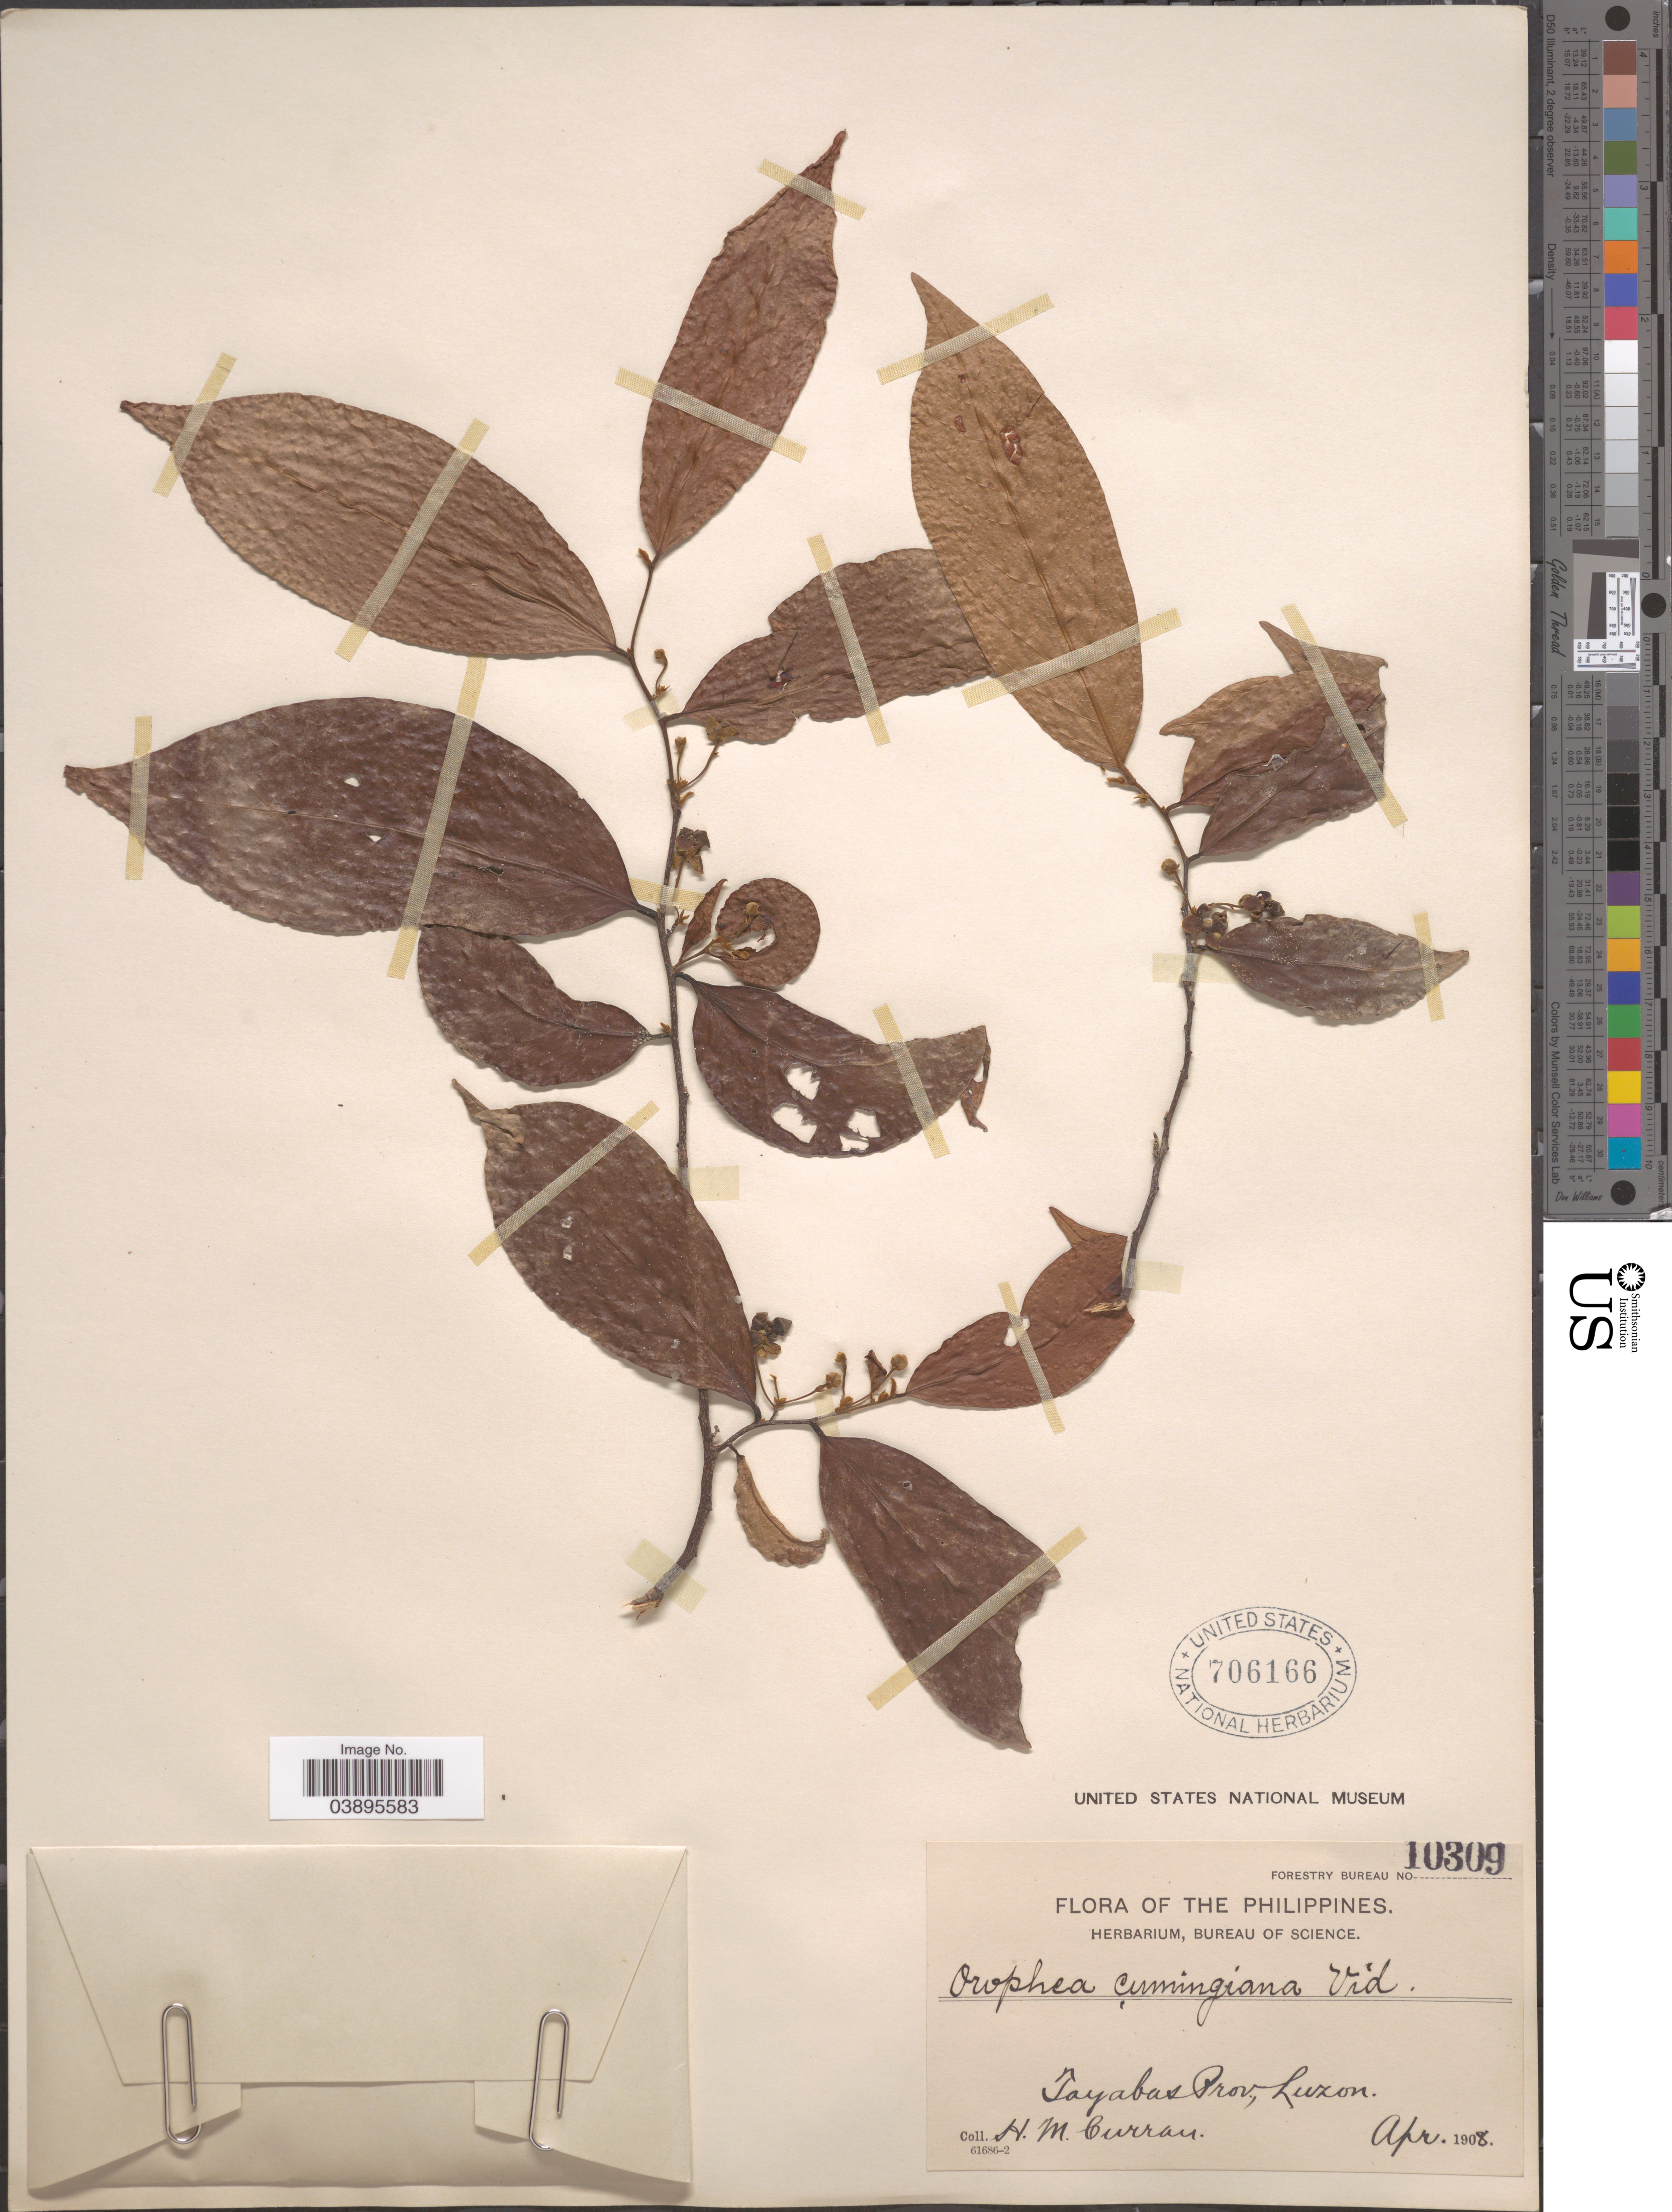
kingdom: Plantae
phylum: Tracheophyta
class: Magnoliopsida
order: Magnoliales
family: Annonaceae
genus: Orophea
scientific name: Orophea cumingiana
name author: S. Vidal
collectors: H. M. Curran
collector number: Forestry Bureau 10309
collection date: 1908-04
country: Philippines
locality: Tayabas Prov., Luzon.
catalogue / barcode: US 706166